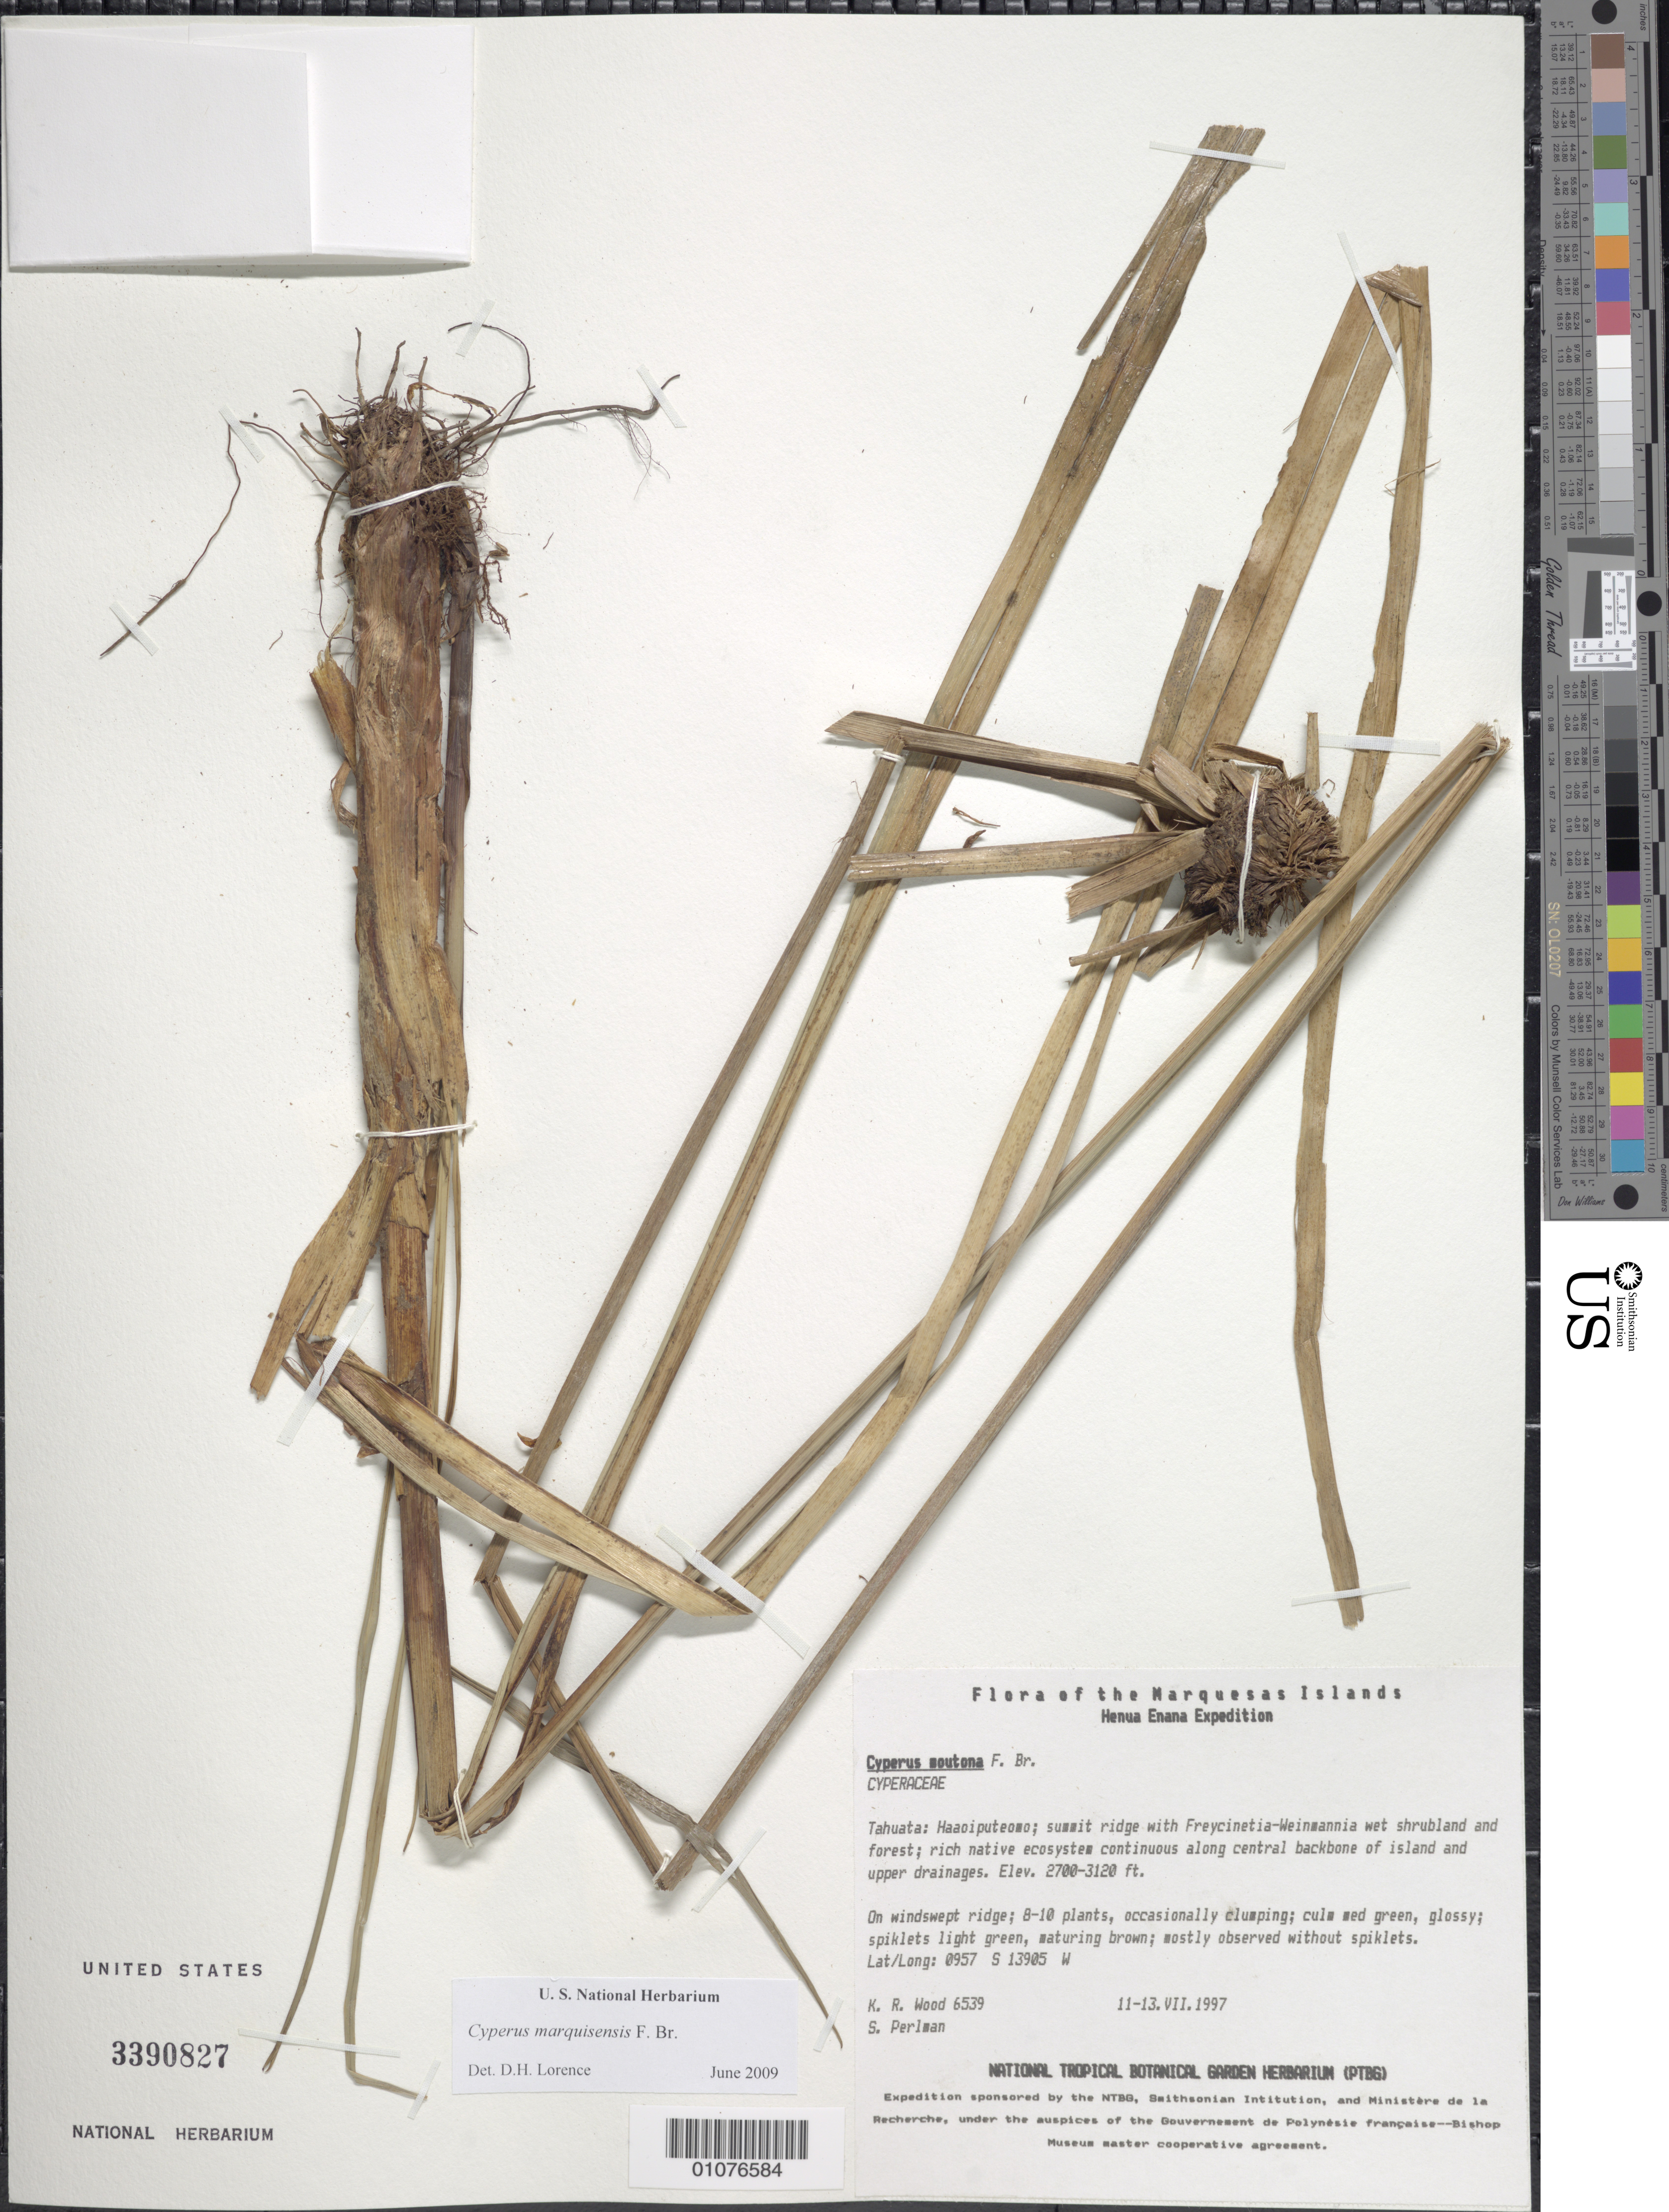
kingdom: Plantae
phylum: Tracheophyta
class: Liliopsida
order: Poales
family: Cyperaceae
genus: Cyperus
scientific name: Cyperus marquisensis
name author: F. Br.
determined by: Lorence, David H., (PTBG), National Tropical Botanical Garden (UNITED STATES)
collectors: K. R. Wood & S. P. Perlman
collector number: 6539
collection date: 1997-07-11/1997-07-13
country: French Polynesia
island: Tahuata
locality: Haaoiputeomo, summit ridge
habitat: On windswept ridge, In Freycinetia-Weinmannia wet shrub and forest, native ecosystem, continuous along backbone of island and upper drainages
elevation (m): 823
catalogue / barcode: US 3390827